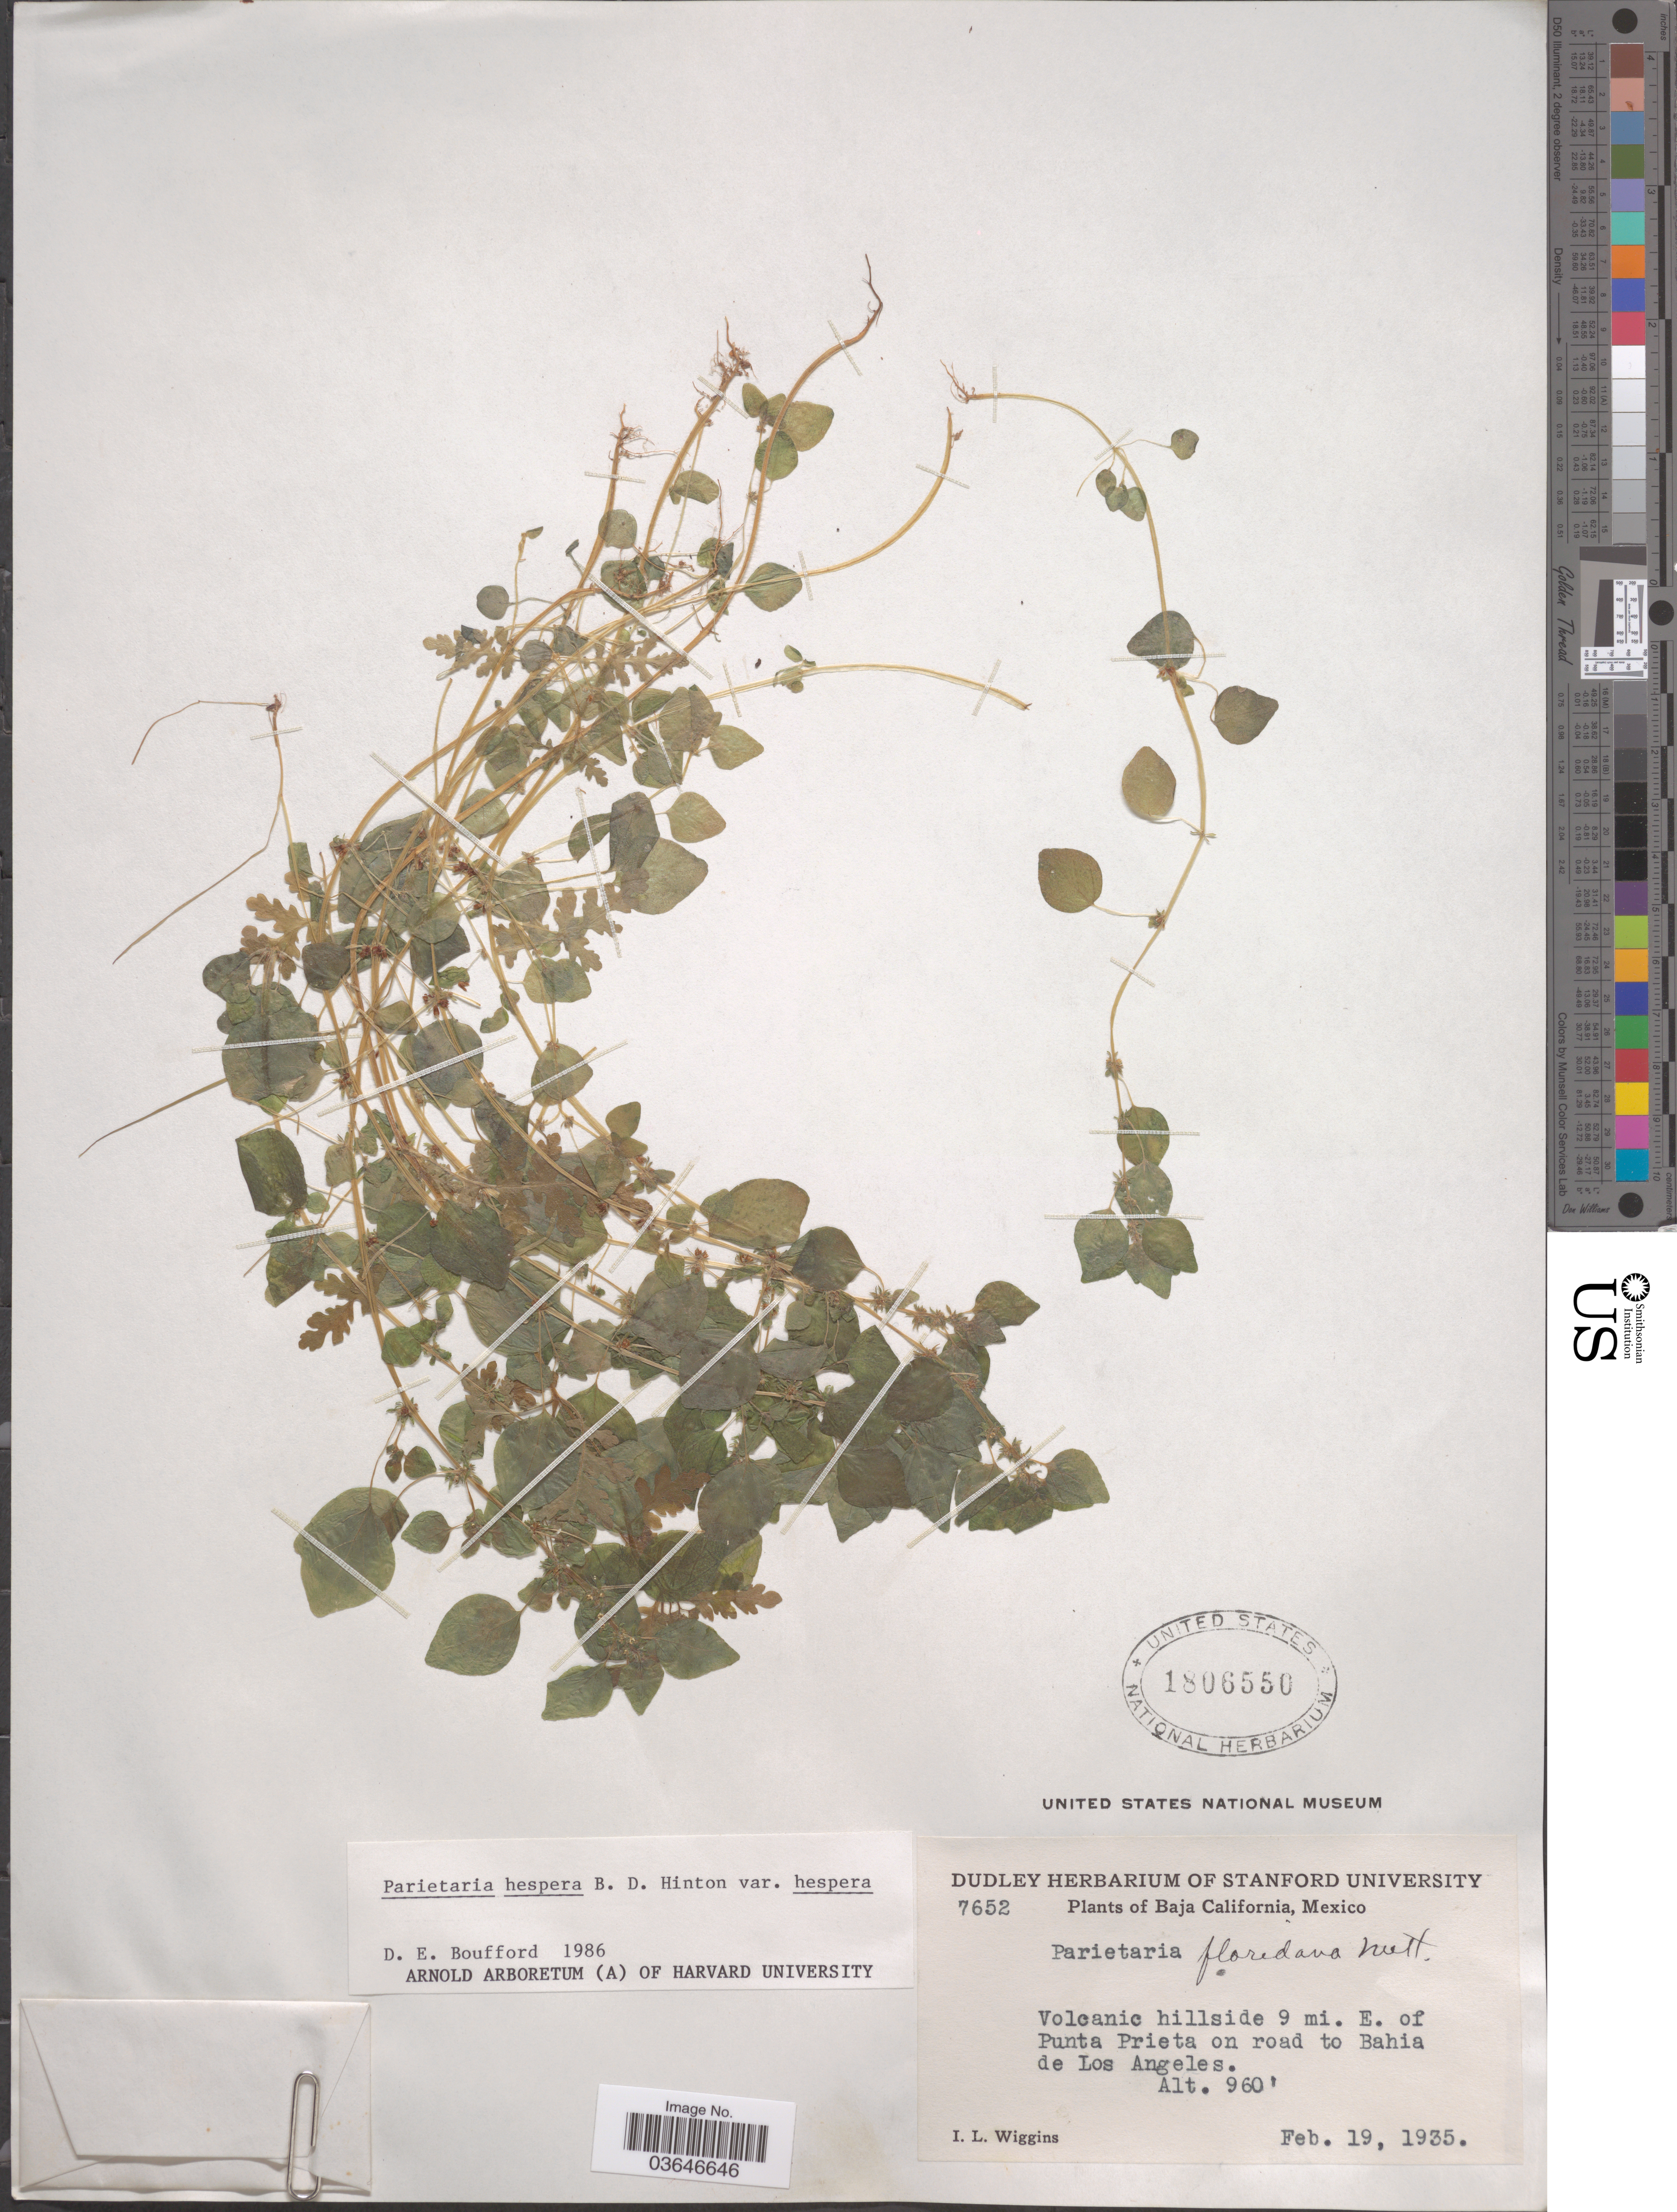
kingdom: Plantae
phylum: Tracheophyta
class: Magnoliopsida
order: Rosales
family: Urticaceae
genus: Parietaria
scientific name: Parietaria hespera var. hespera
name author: Hinton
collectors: I. L. Wiggins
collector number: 7652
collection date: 1935-02-19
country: Mexico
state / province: Baja California Norte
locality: Volcanic hillside 9 mi. E. of Punta Prieta on road to Bahia de Los Angeles.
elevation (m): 293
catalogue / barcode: US 1806550